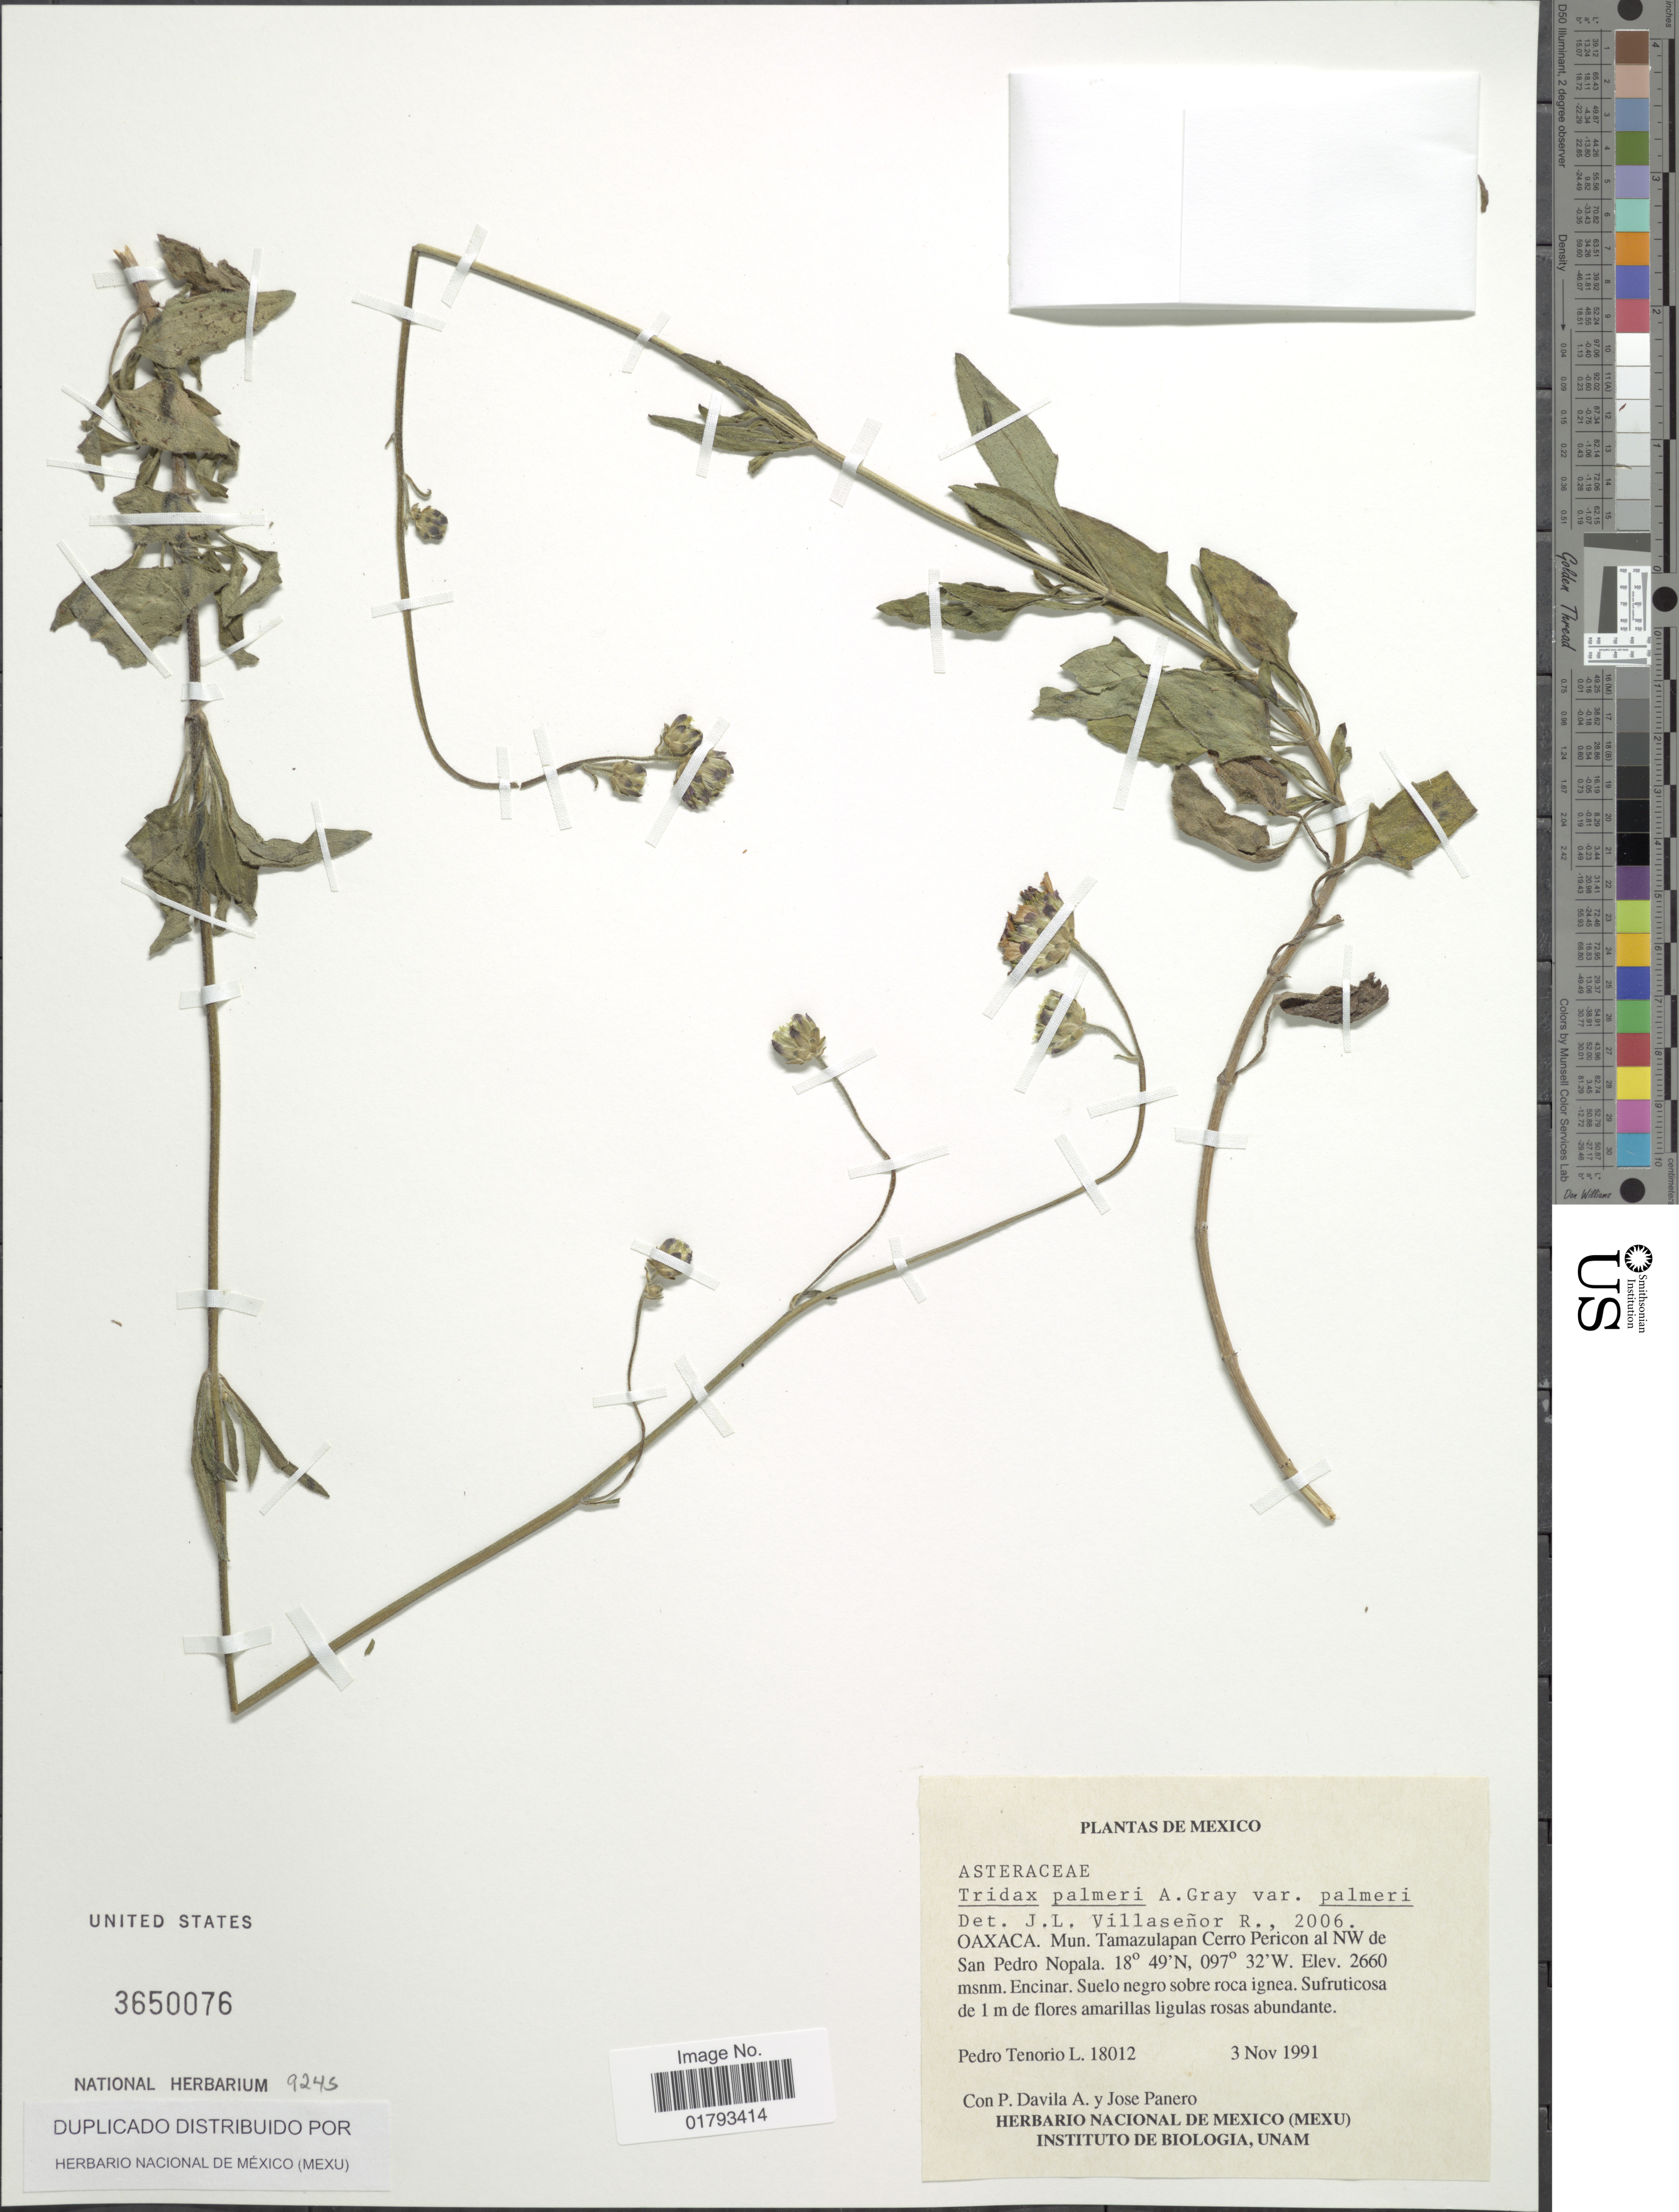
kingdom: Plantae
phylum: Tracheophyta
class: Magnoliopsida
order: Asterales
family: Asteraceae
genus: Tridax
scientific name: Tridax palmeri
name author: A. Gray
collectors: P. Tenorio L., P. Davila & J. L. Panero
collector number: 18012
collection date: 1991-11-03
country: Mexico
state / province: Oaxaca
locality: Oaxaca: Mun. Tamazulapan Cerro Pericon al NW de San Pedro Nopala.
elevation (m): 2660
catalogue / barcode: US 3650076